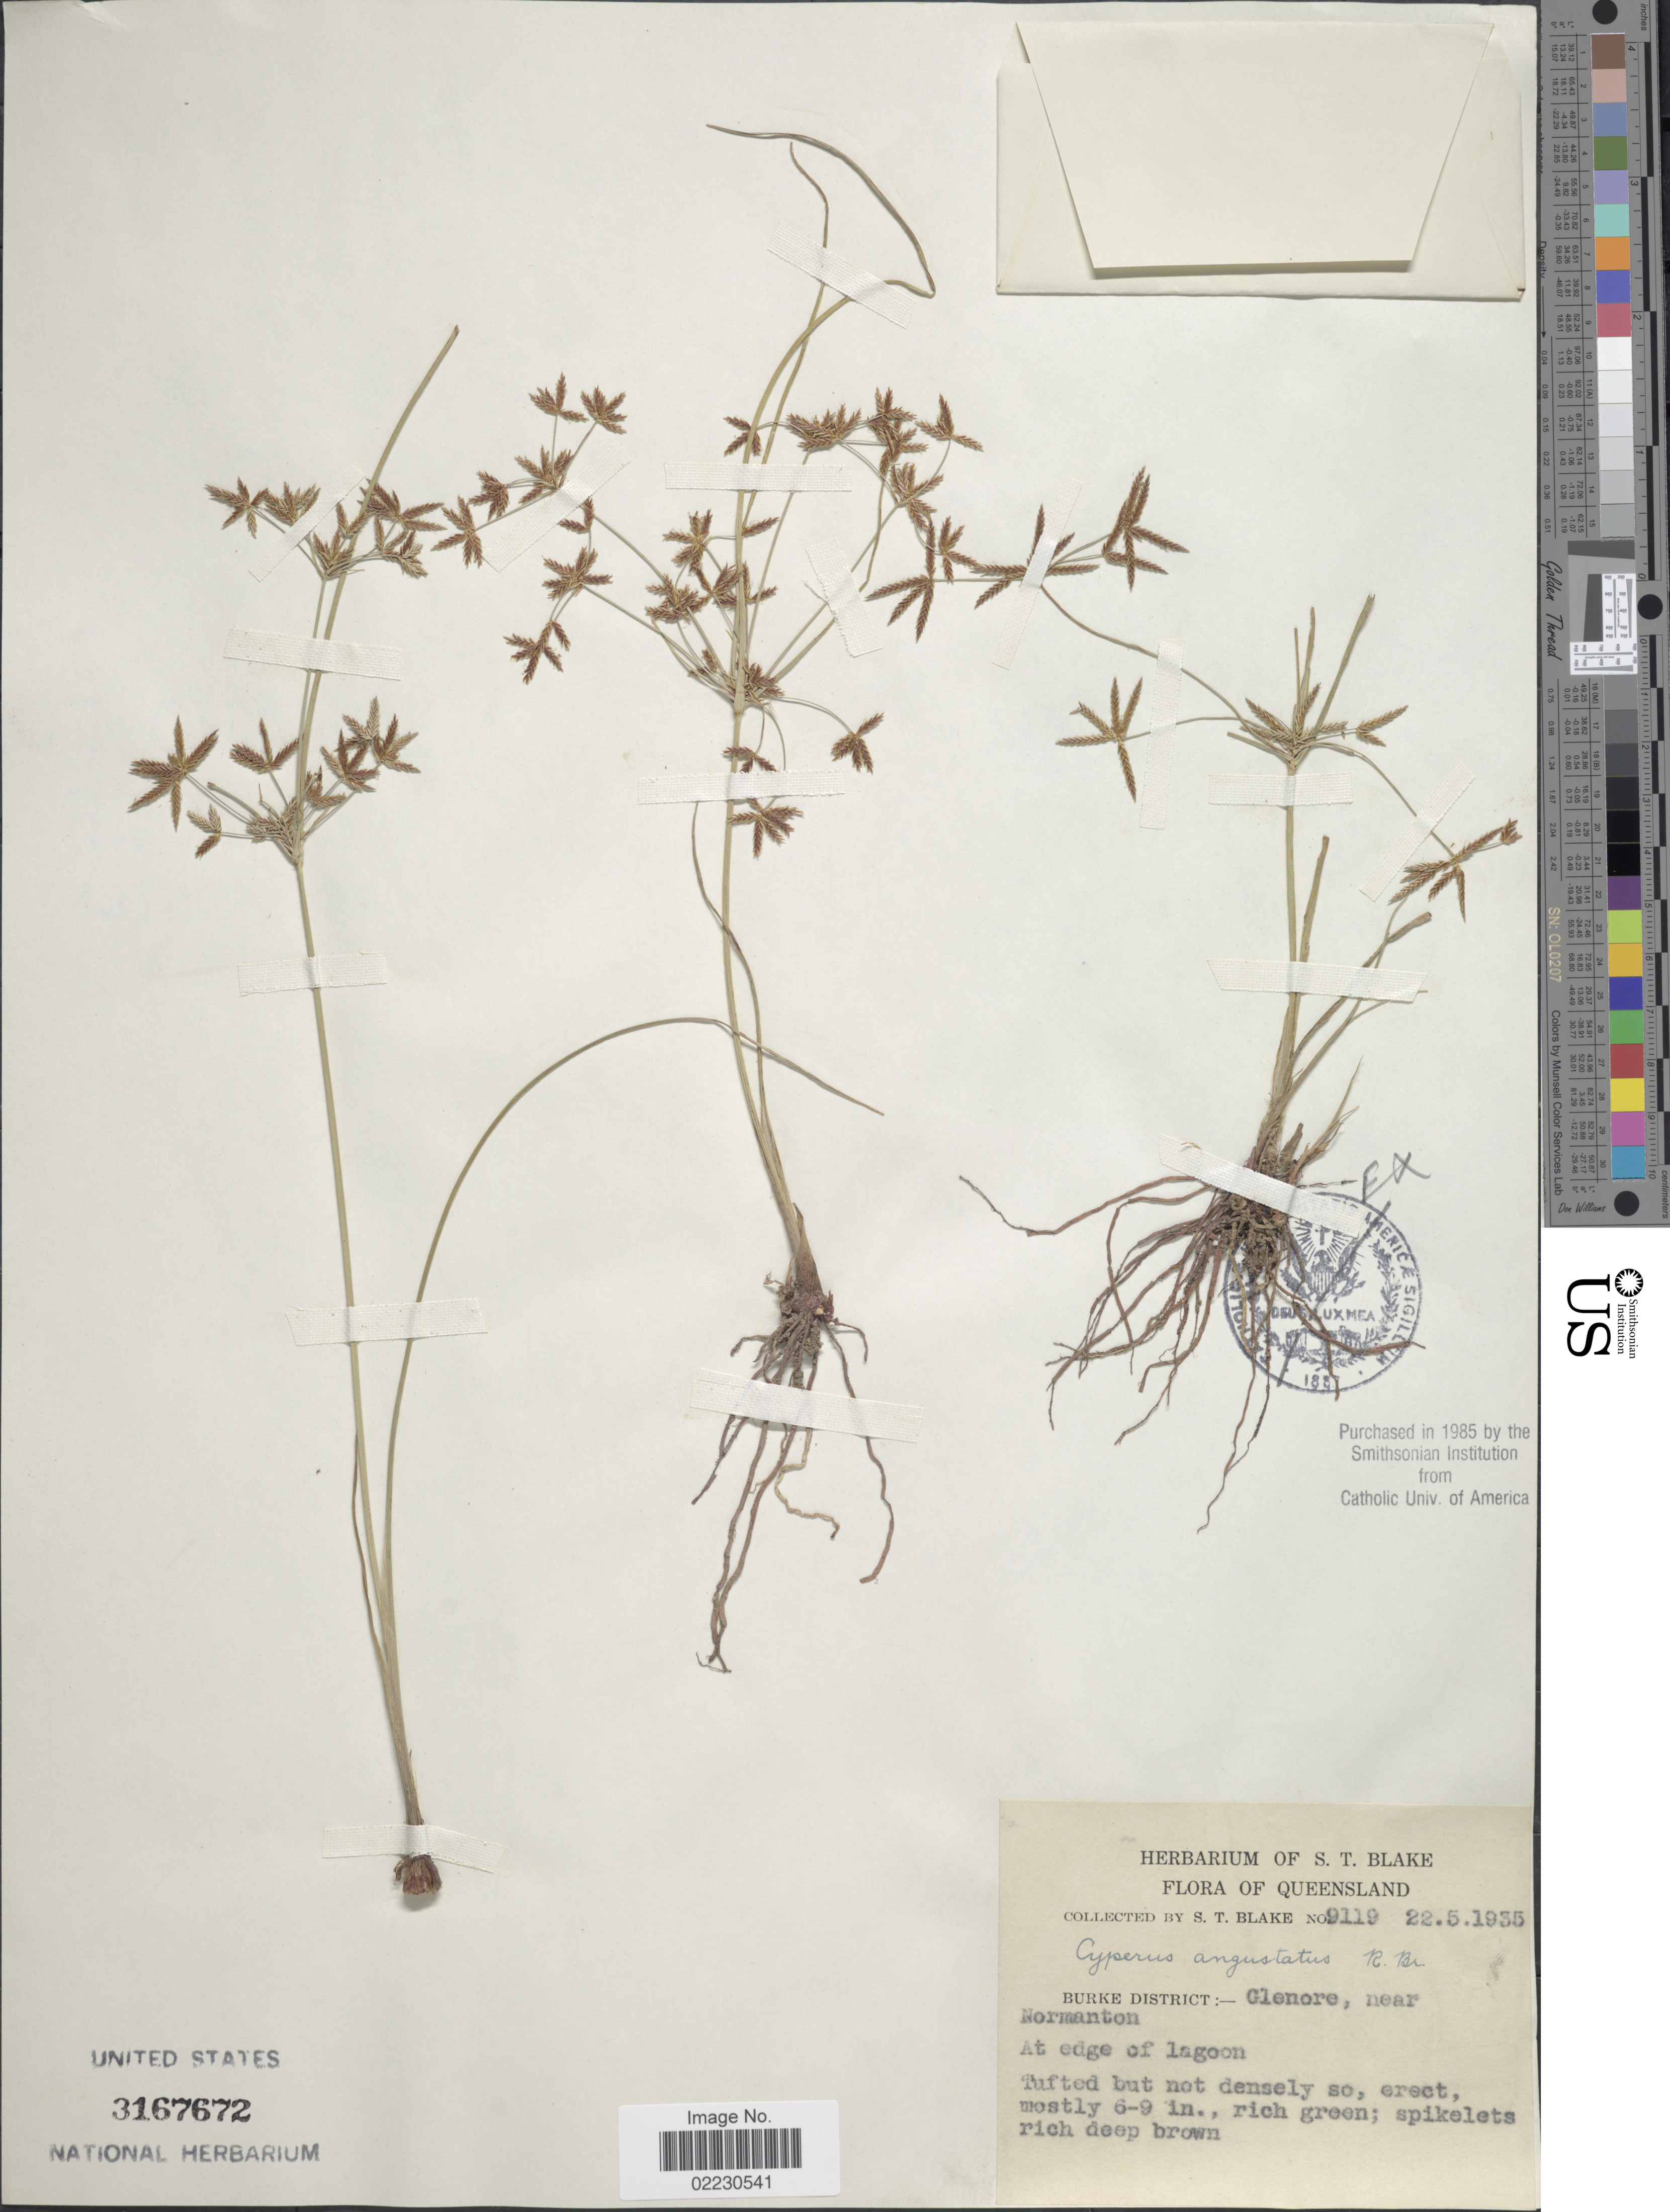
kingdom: Plantae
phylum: Tracheophyta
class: Liliopsida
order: Poales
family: Cyperaceae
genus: Cyperus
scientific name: Cyperus angustatus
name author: R. Br.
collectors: S. T. Blake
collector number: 9119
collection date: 1935-05-22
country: Australia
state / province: Queensland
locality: Burke District: - Glenore, near Normanton. At edge of lagoon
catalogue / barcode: US 3167672